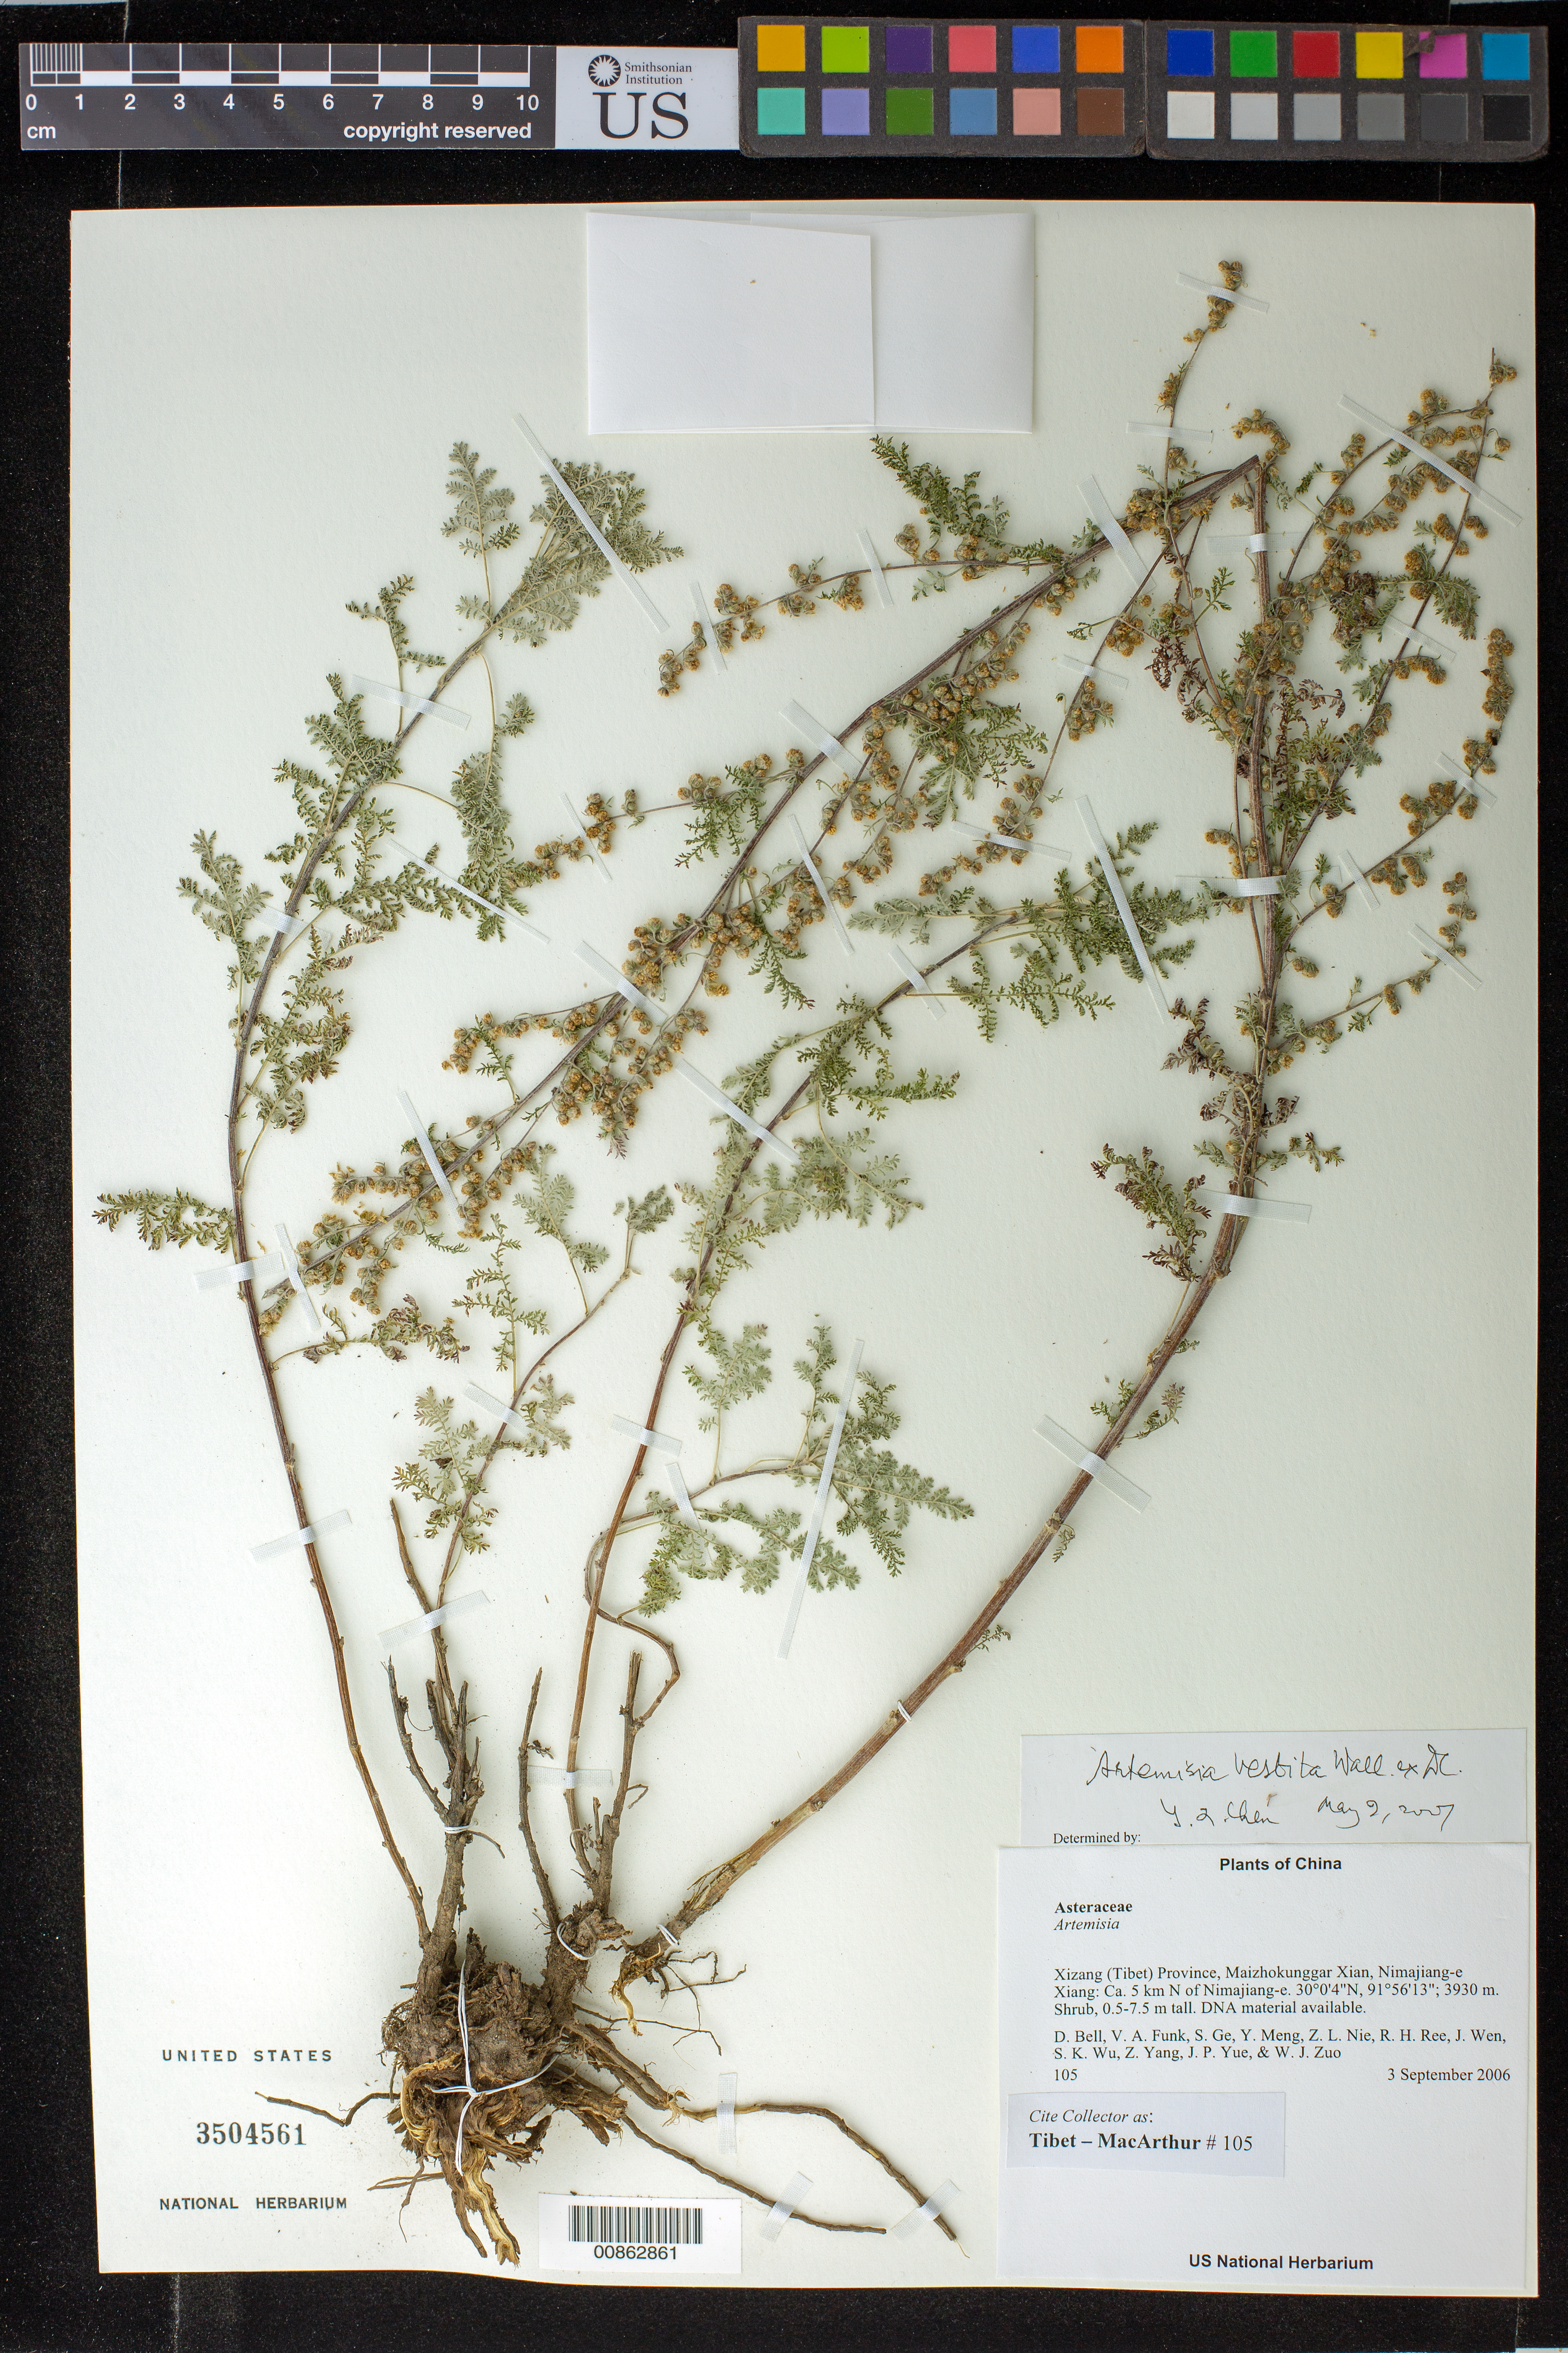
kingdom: Plantae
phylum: Tracheophyta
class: Magnoliopsida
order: Asterales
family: Asteraceae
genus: Artemisia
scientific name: Artemisia vestita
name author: Wall. ex Besser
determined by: Yilin Chen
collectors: Tibet-MacArthur, D. A. Bell, V. Funk, S. Ge, Y. Meng, Z. Nie, R. Ree, J. Wen, S. K. Wu, Z. Yang, J. Yue & W. Zuo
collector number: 105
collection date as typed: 03 Sep 2006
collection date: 2006-09-03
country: China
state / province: Xizang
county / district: Maizhokunggar Xian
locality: Nimajiang-e Xiang. Ca. 5 km N of Nimajiang-e.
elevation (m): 3930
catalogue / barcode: US 3504561